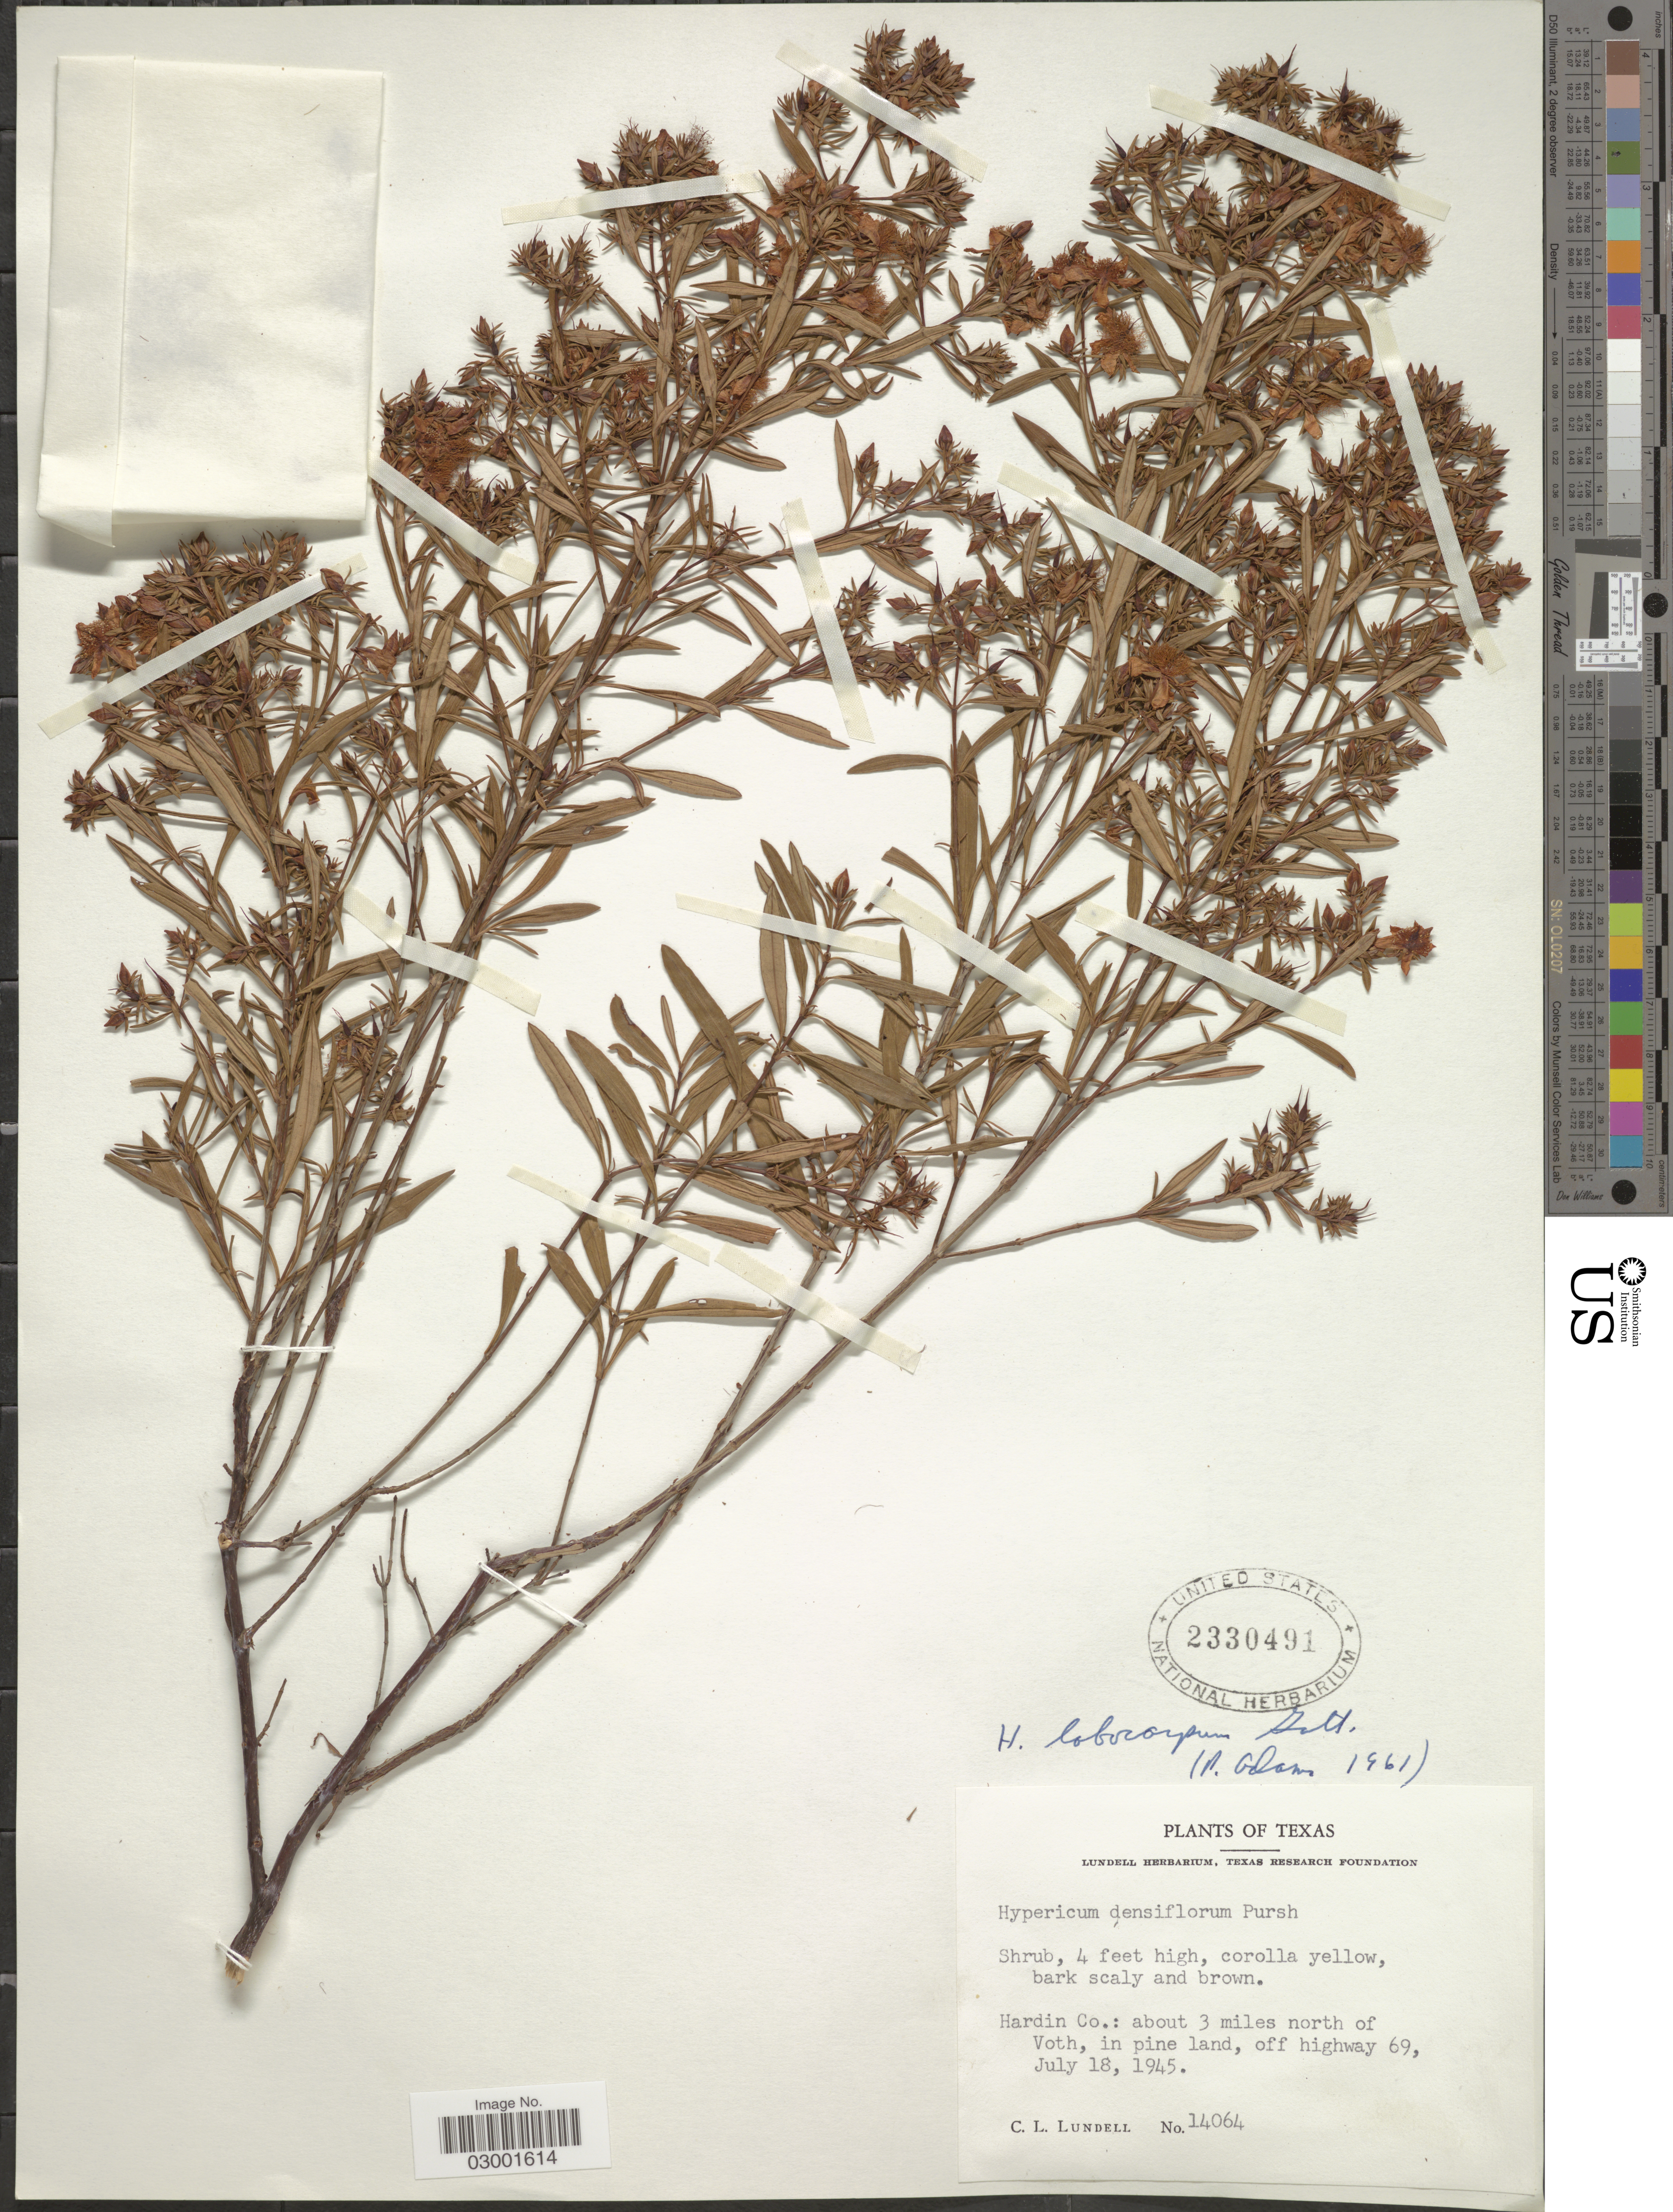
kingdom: Plantae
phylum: Tracheophyta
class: Magnoliopsida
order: Malpighiales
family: Hypericaceae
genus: Hypericum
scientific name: Hypericum lobocarpum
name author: Gatt.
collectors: C. L. Lundell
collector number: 14064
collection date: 1945-07-18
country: United States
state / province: Texas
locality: Hardin Co.: about 3 miles north of Voth, in pine land, off highway 69.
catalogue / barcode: US 2330491